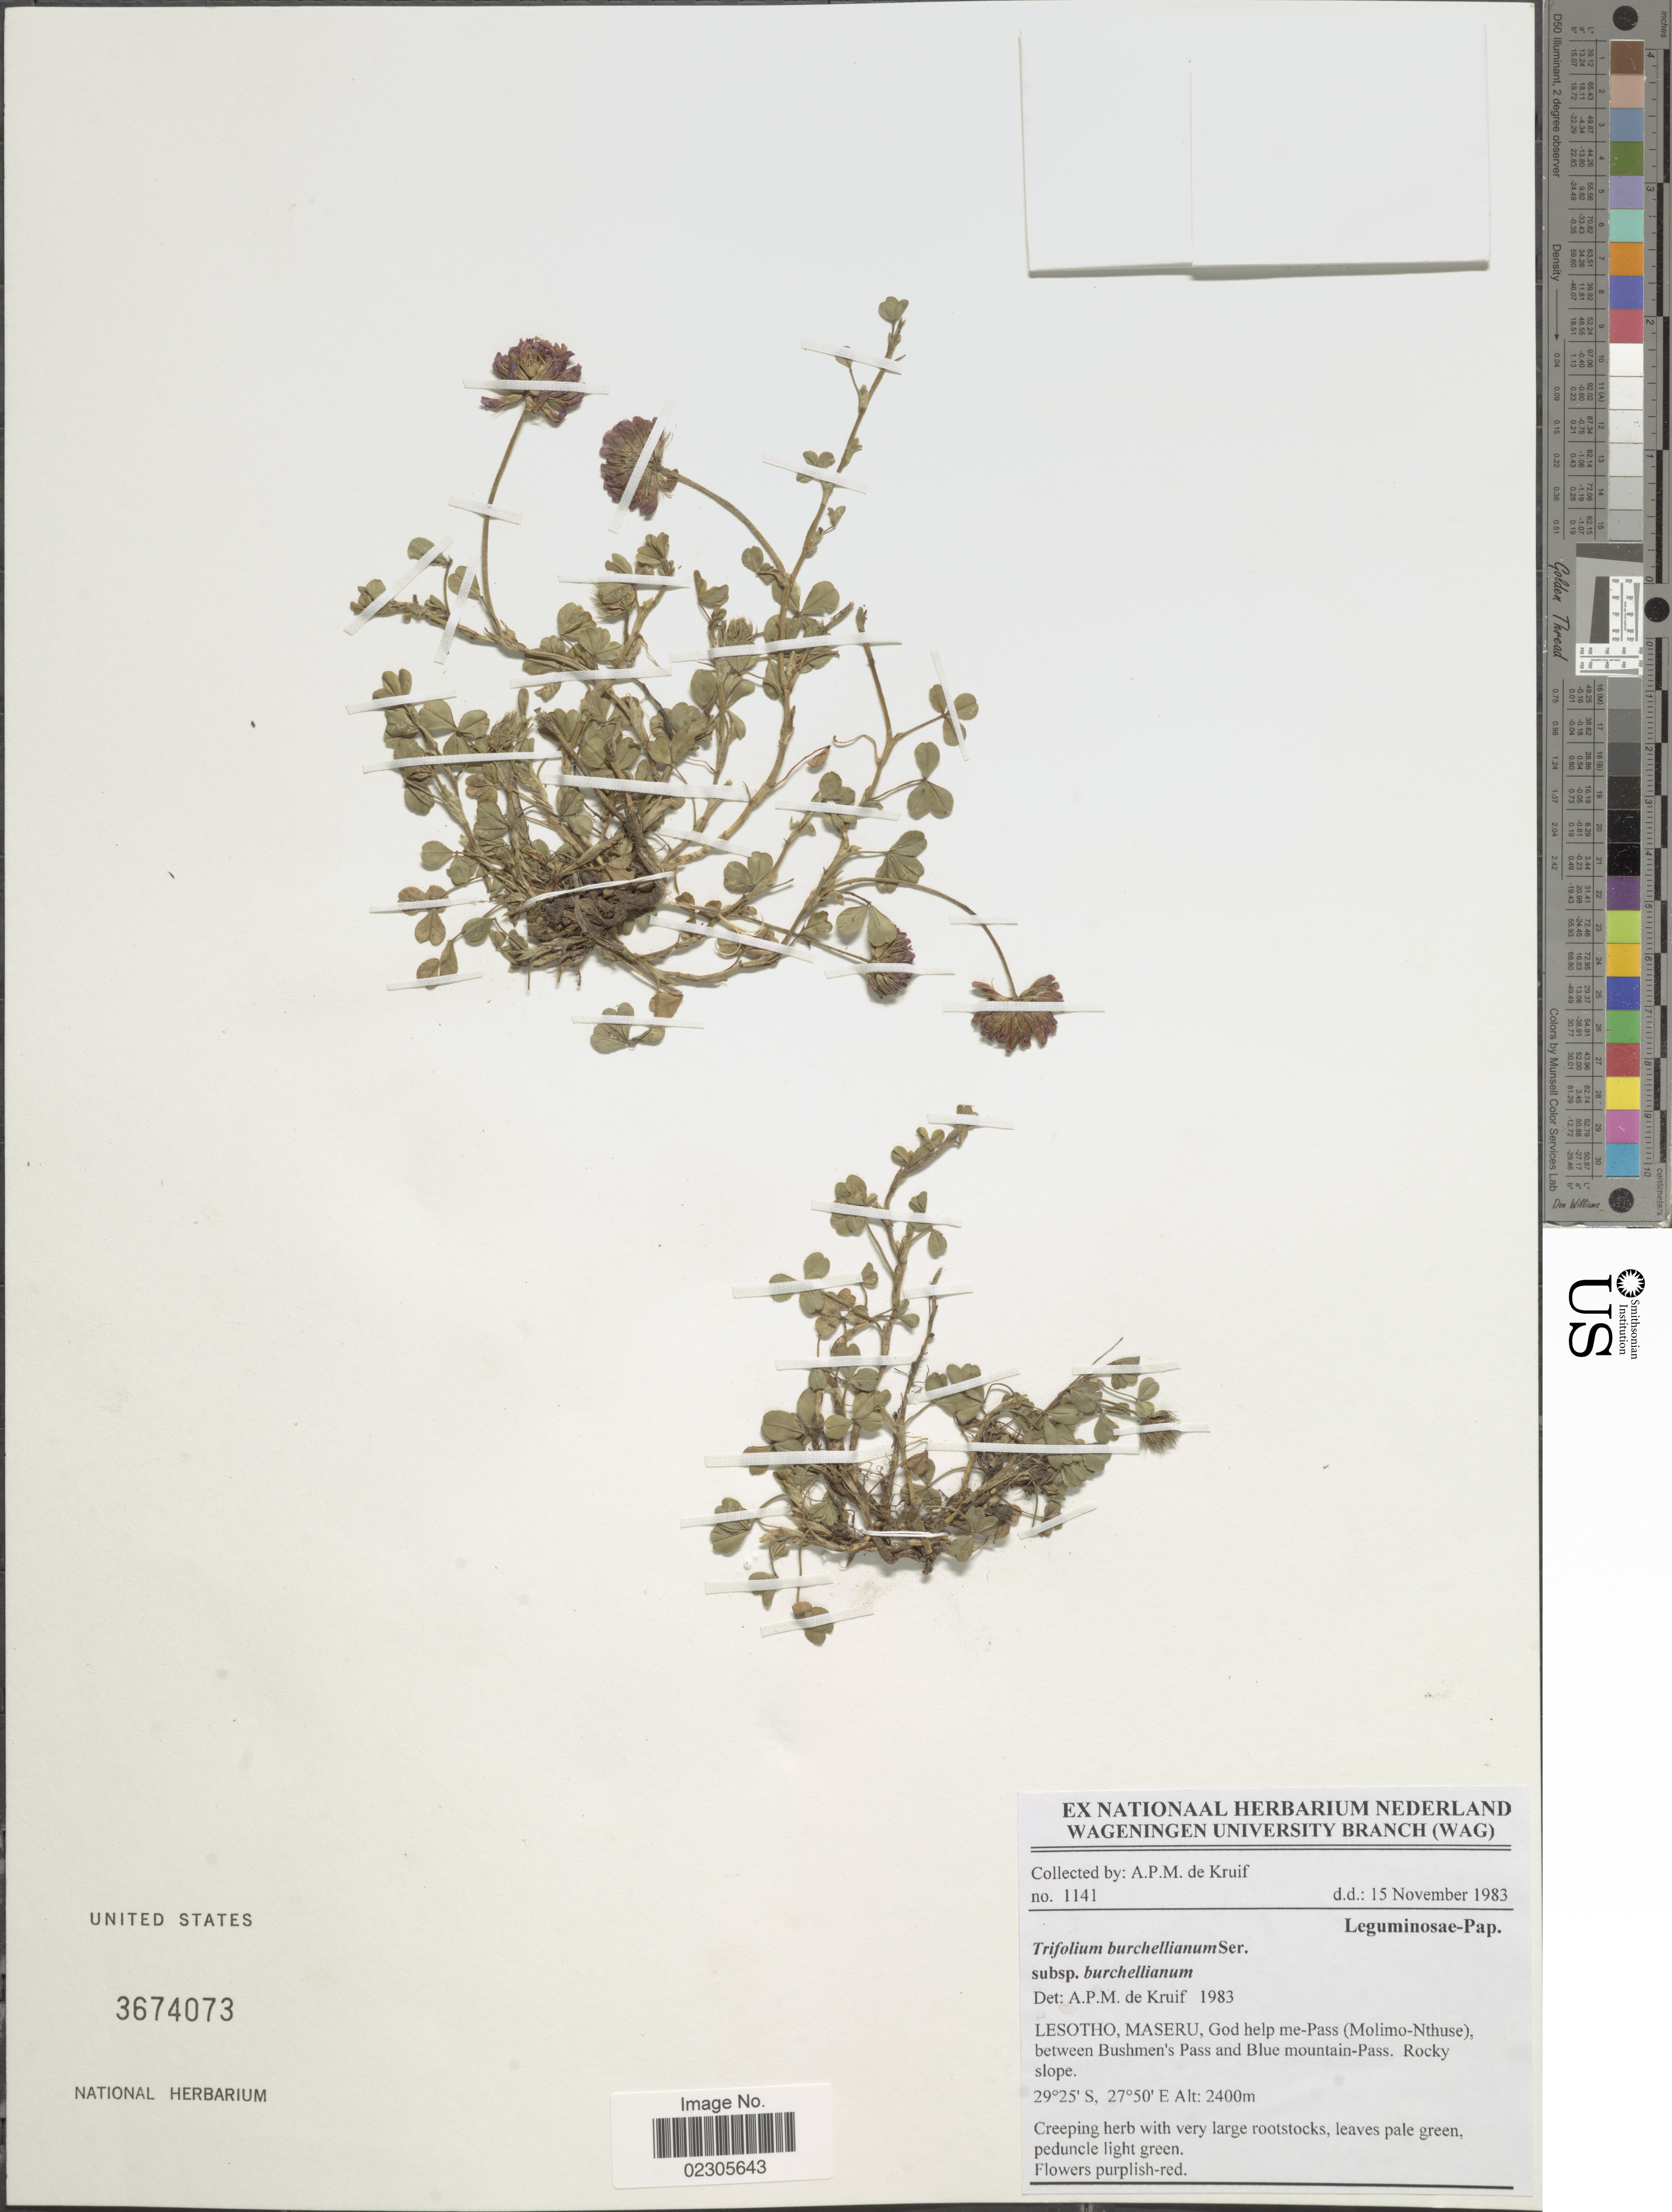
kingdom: Plantae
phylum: Tracheophyta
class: Magnoliopsida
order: Fabales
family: Fabaceae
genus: Trifolium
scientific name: Trifolium burchellianum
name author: Ser.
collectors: A. P. de Kruif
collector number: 1141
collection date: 1983-11-15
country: Lesotho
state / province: Maseru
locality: God help me-Pass (Molimo-Nthuse), between Bushmen's Pass and Blue Mountain-Pass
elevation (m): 2400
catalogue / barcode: US 3674073